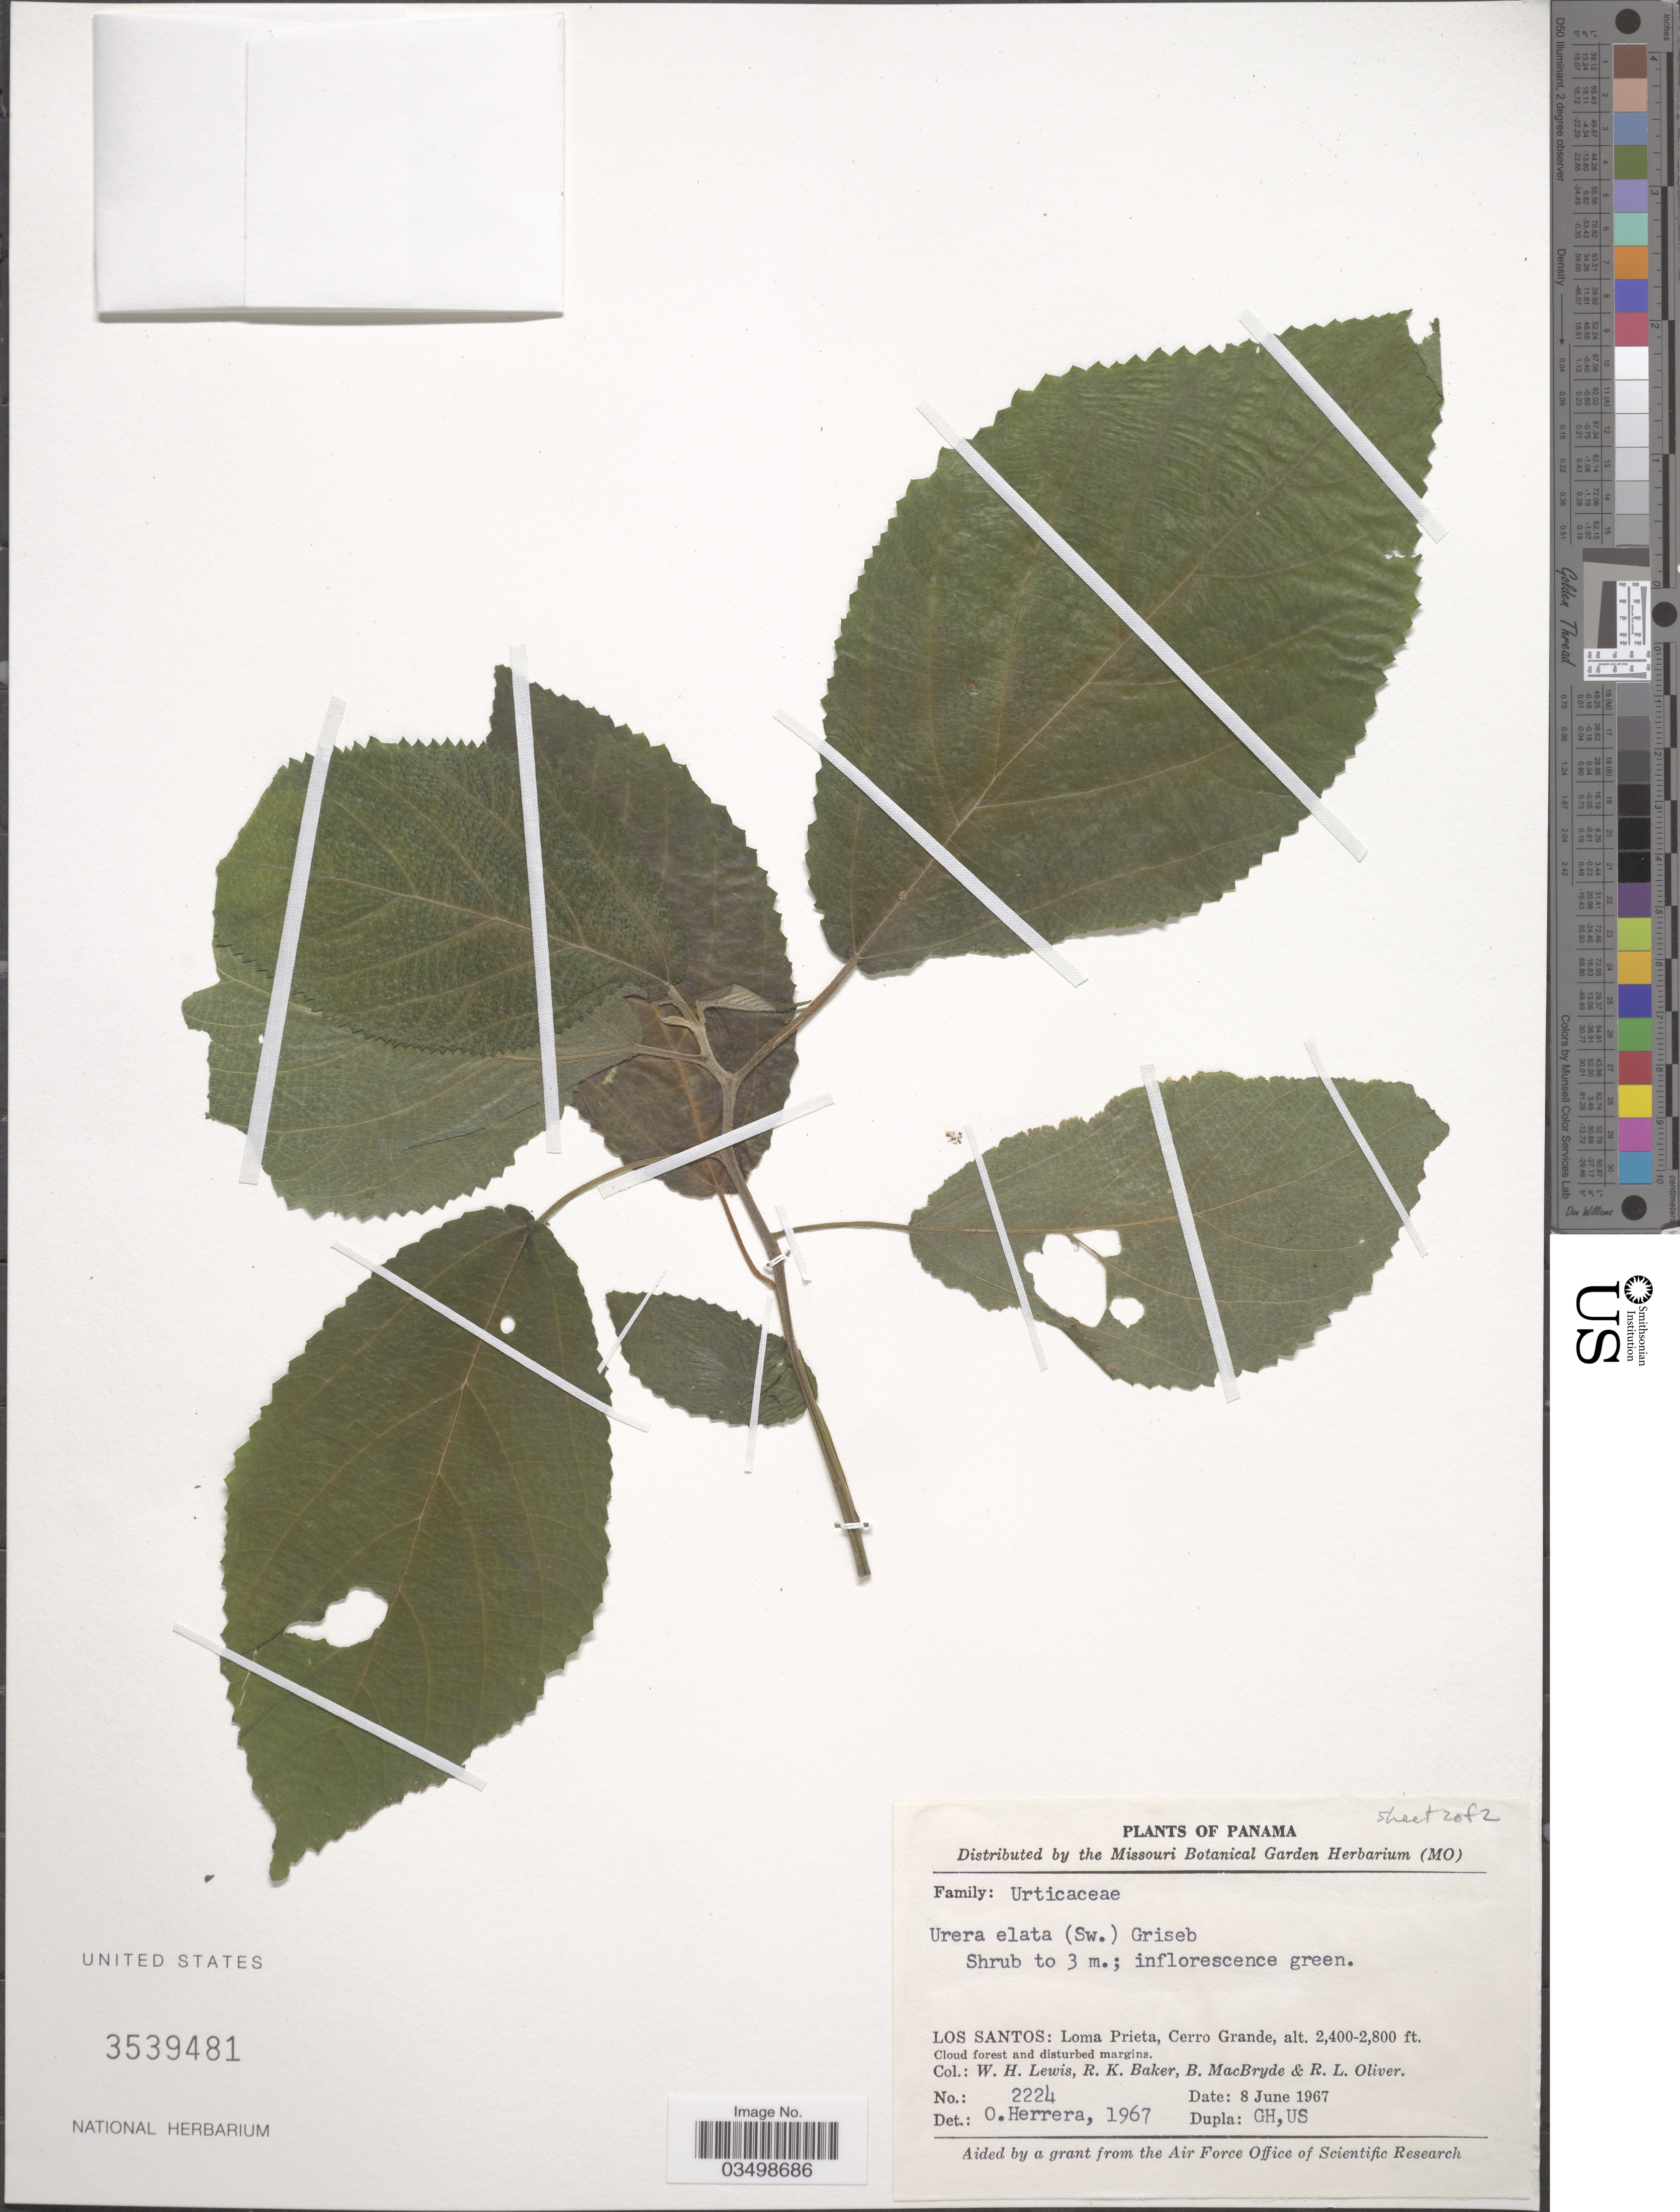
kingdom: Plantae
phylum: Tracheophyta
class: Magnoliopsida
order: Rosales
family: Urticaceae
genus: Urera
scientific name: Urera simplex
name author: Wedd.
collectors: W. H. Lewis, R. K. Baker, B. MacBryde & R. Oliver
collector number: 2224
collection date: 1967-06-08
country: Panama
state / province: Los Santos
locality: Loma Prieta, Cerro Grande.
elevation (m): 732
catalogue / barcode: US 3539481